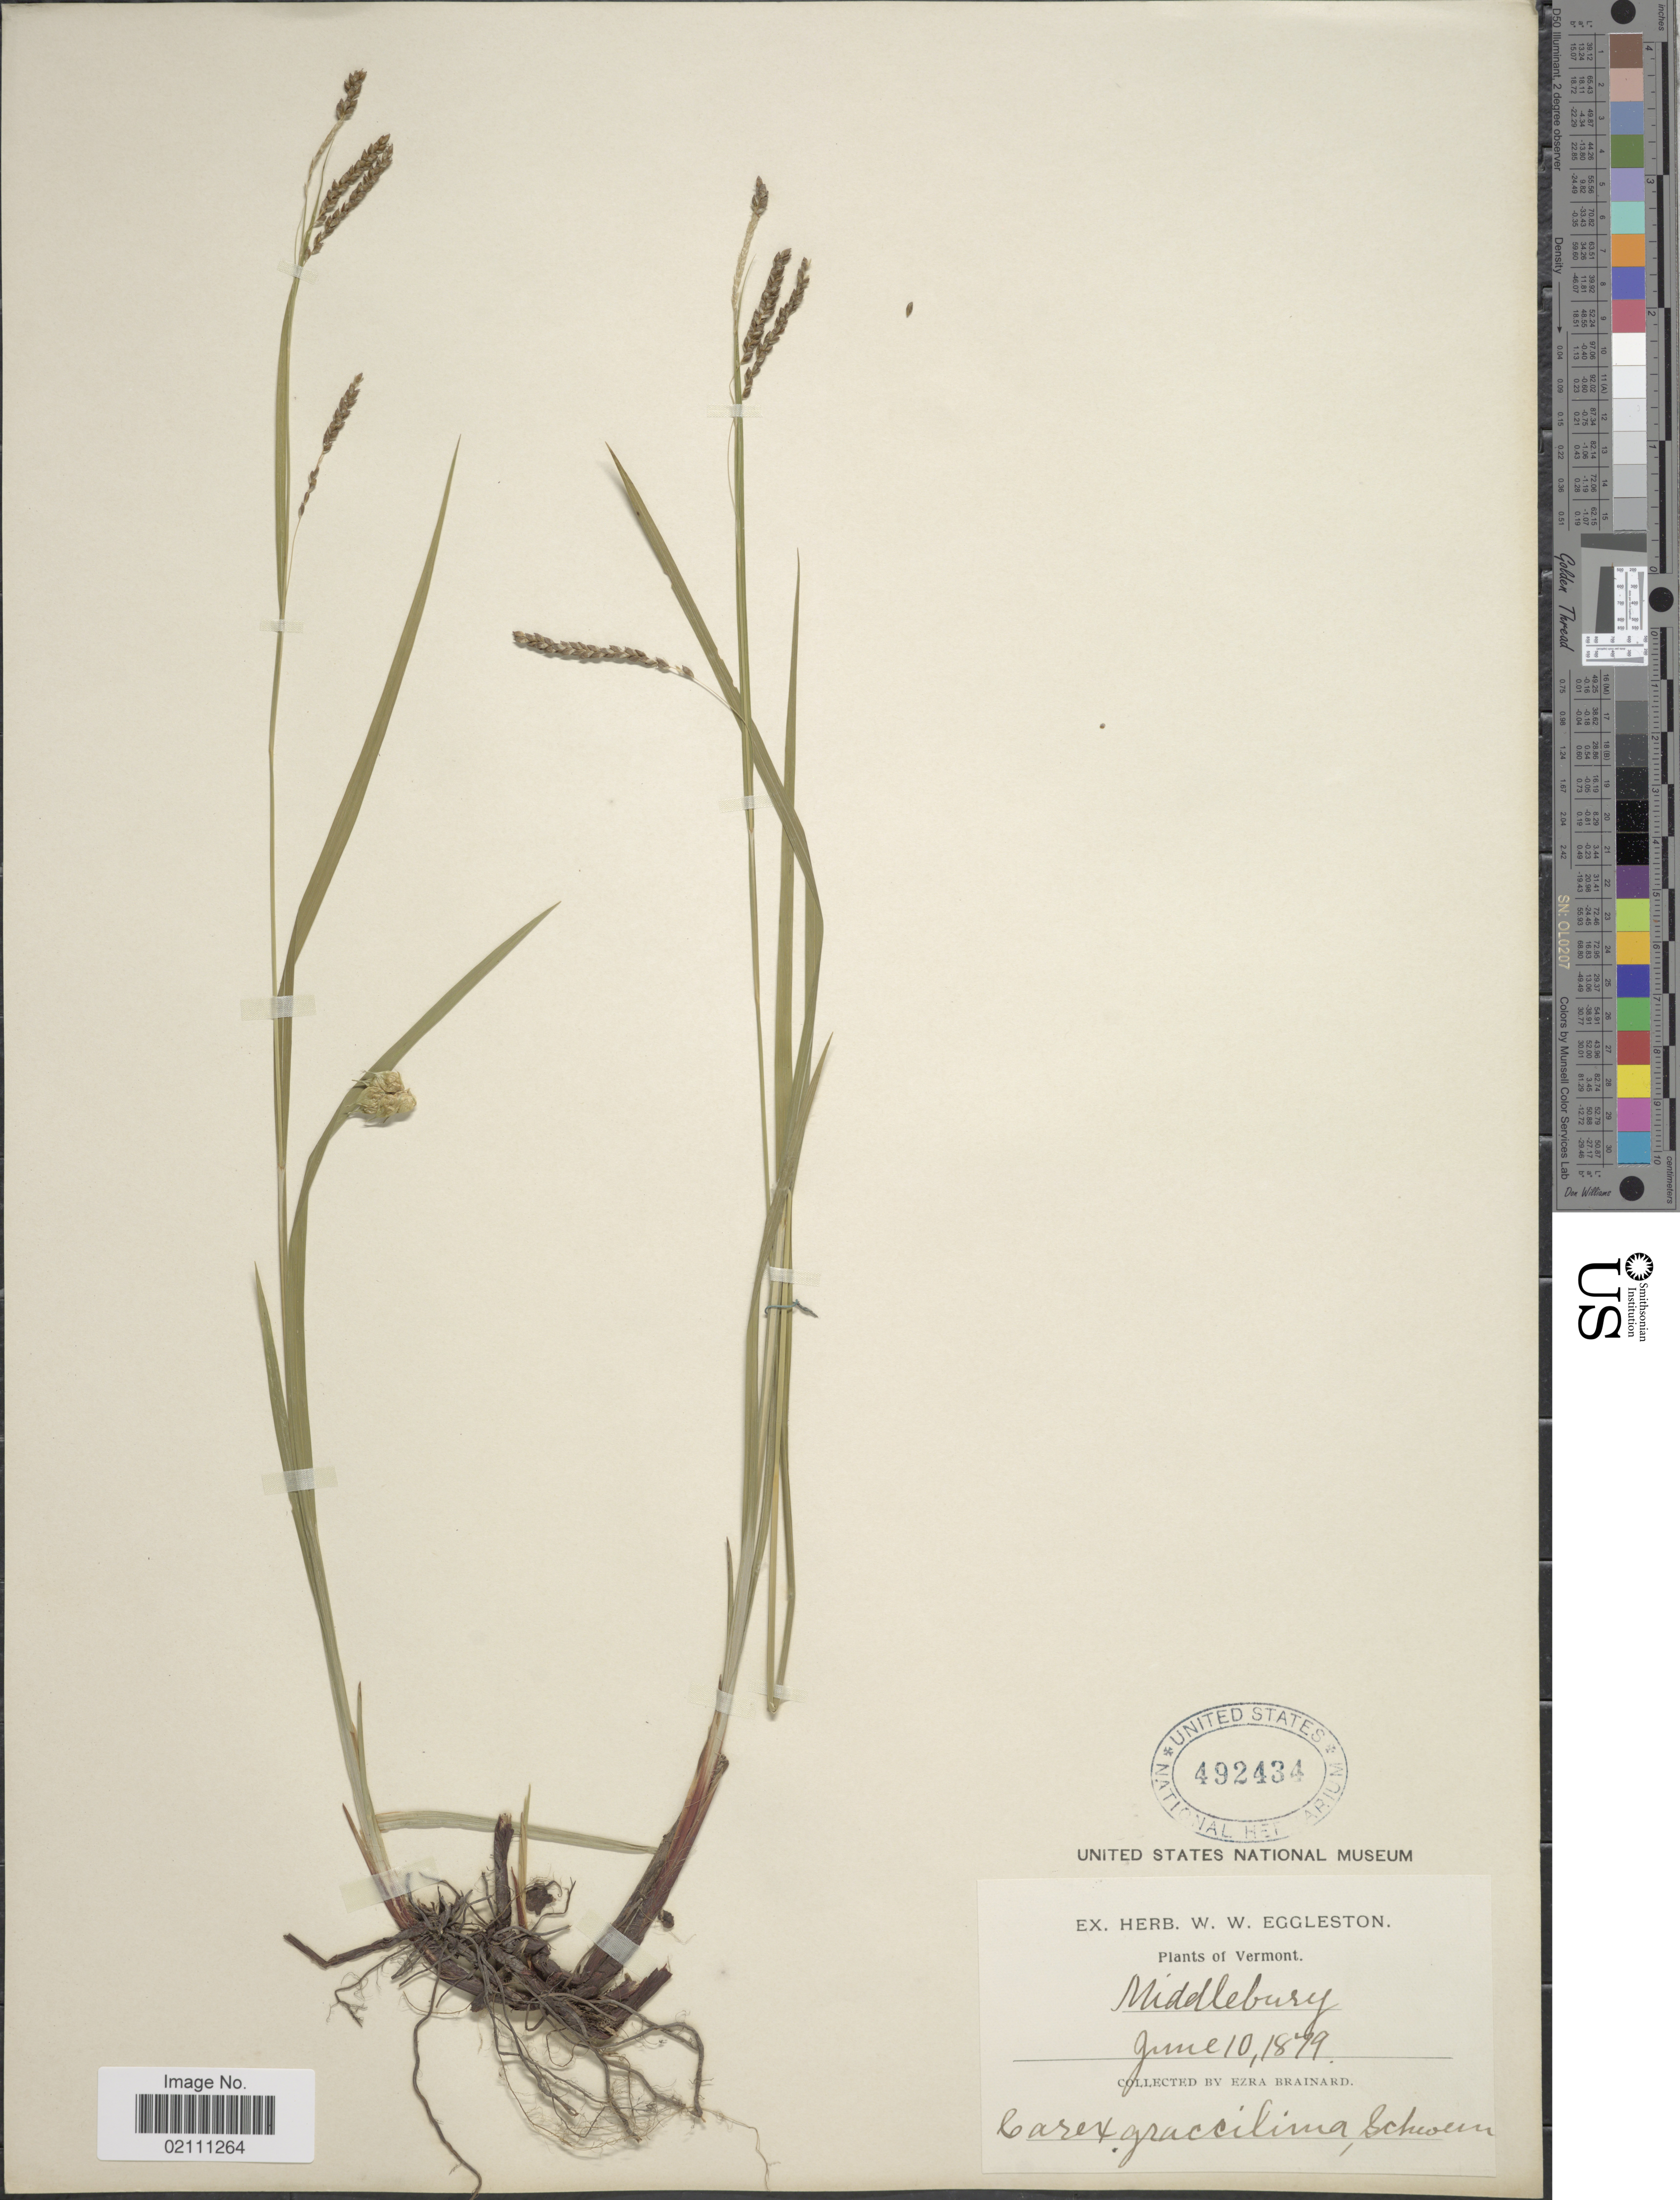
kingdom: Plantae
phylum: Tracheophyta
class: Liliopsida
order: Poales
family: Cyperaceae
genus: Carex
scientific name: Carex gracillima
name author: Schwein.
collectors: E. Brainard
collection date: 1879-06-10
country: United States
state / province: Vermont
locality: Middlebury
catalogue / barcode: US 492434